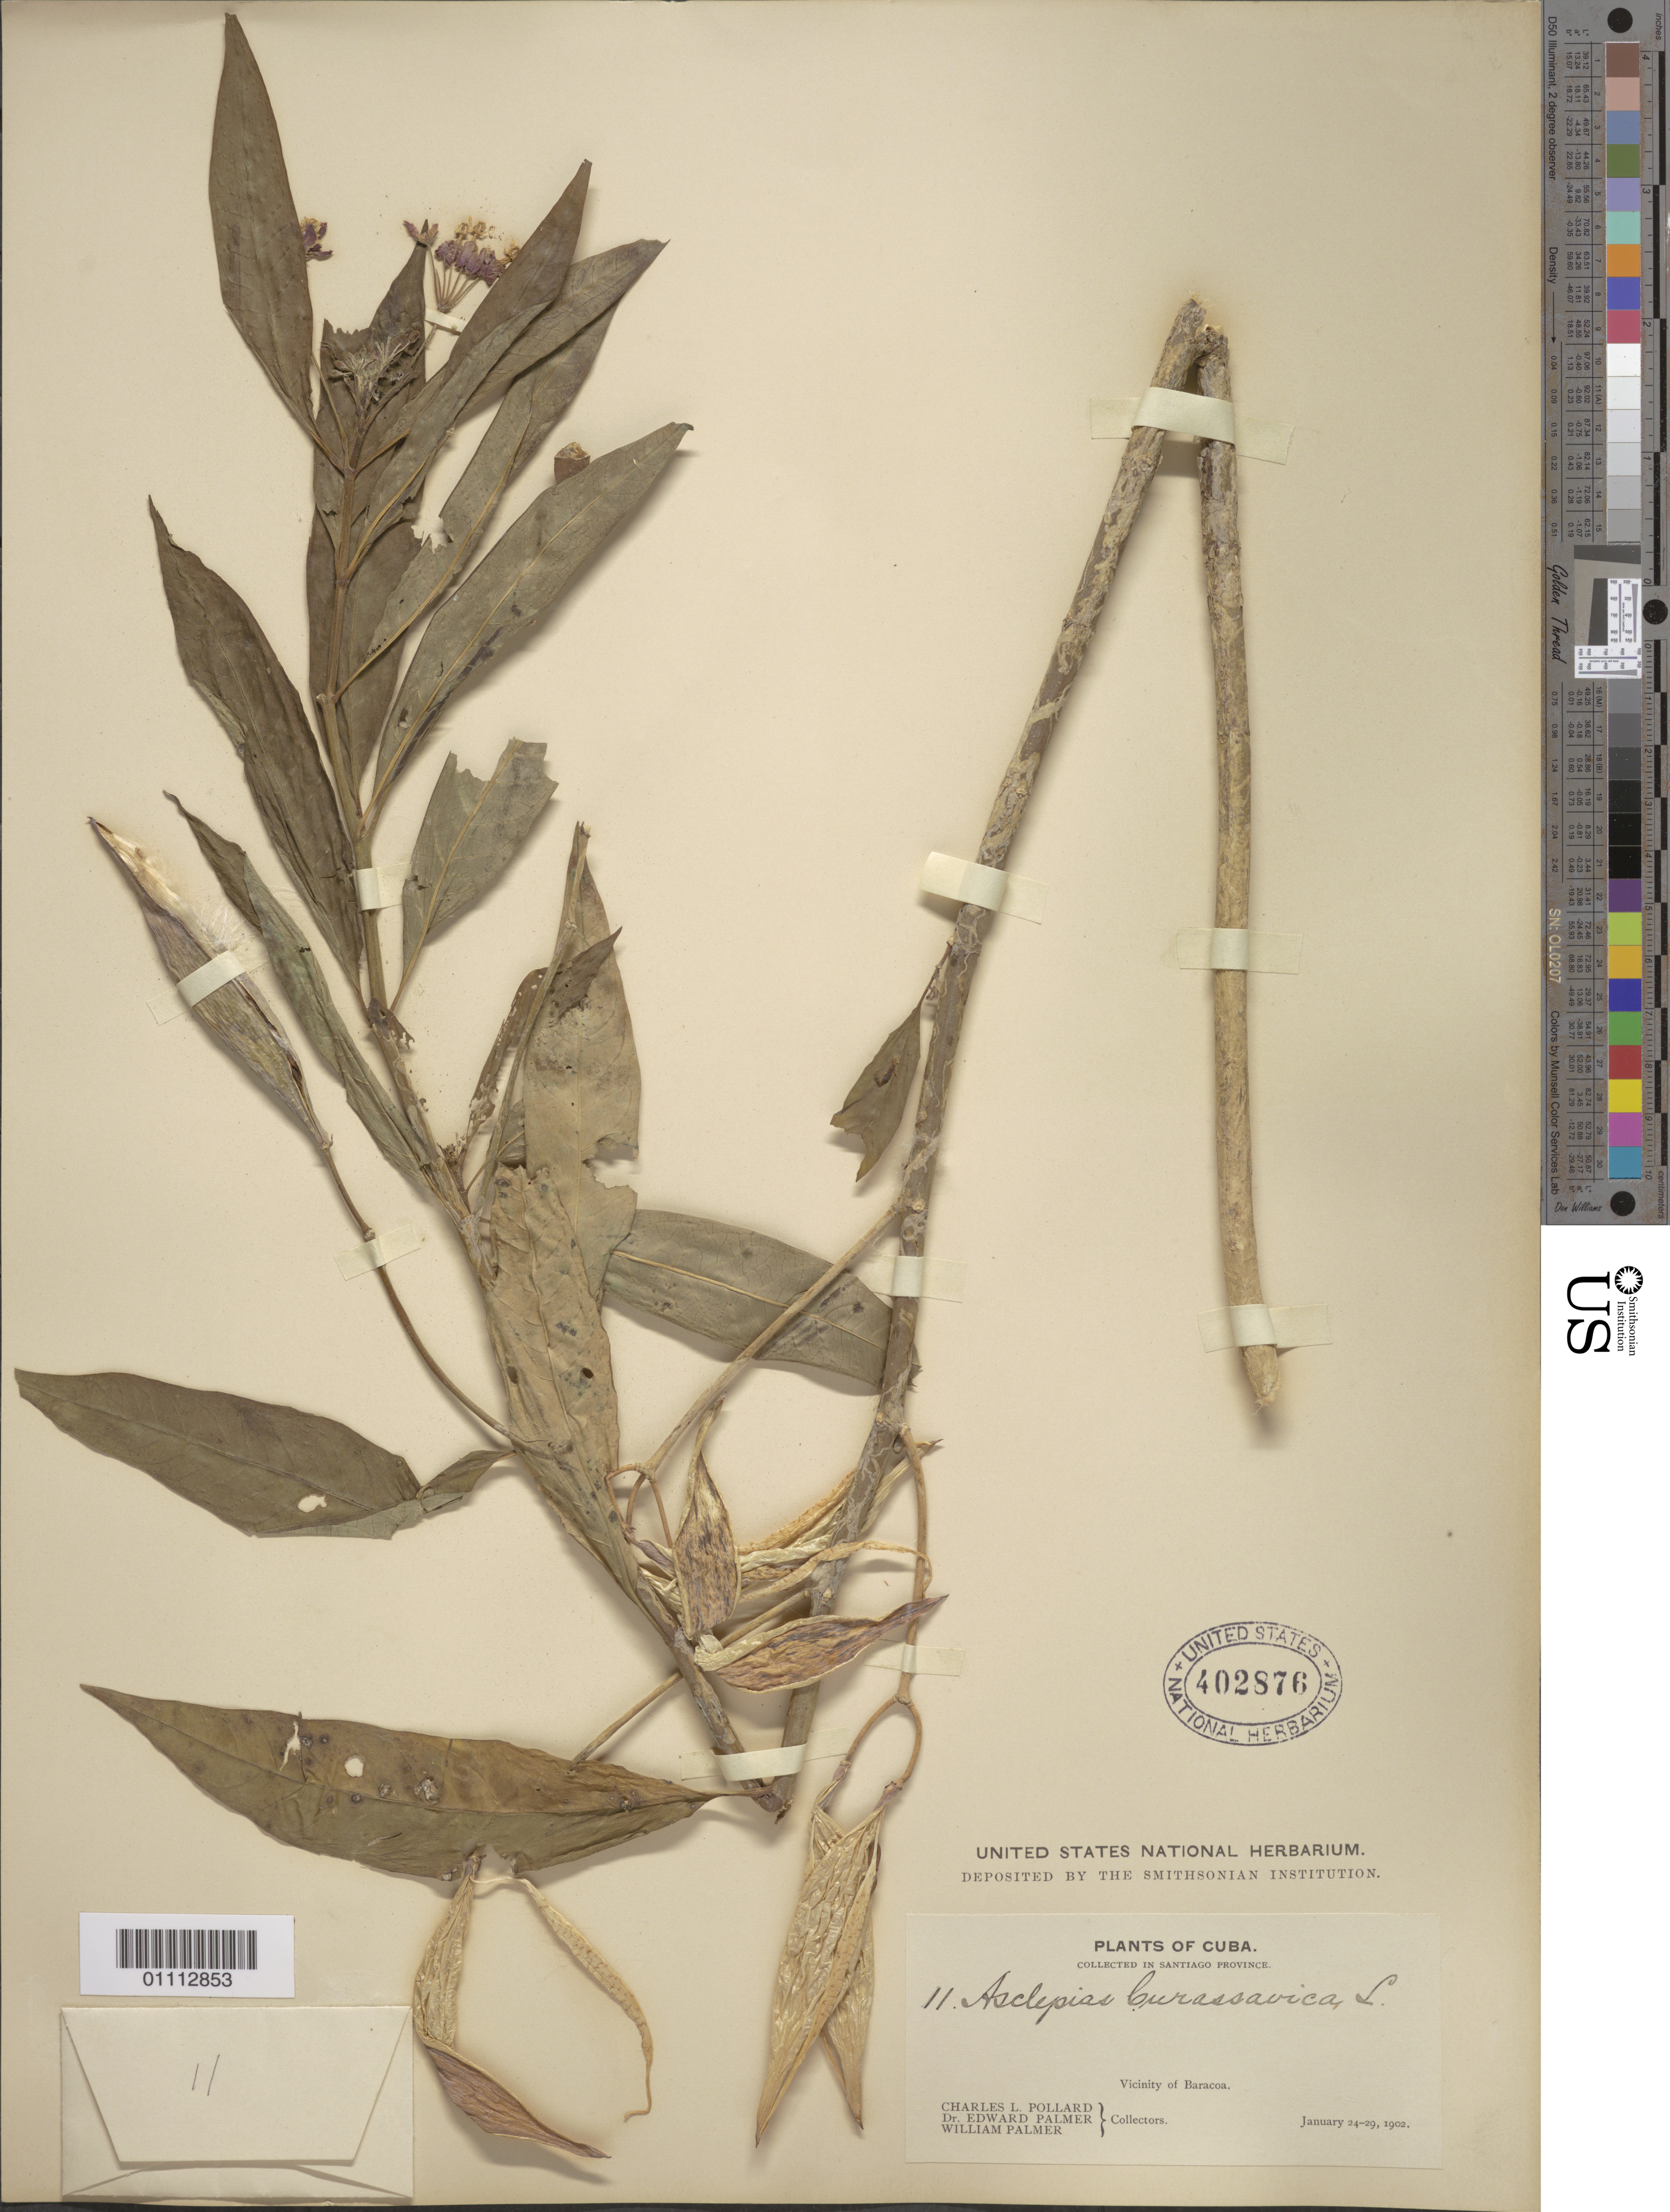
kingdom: Plantae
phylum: Tracheophyta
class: Magnoliopsida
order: Gentianales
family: Apocynaceae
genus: Asclepias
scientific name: Asclepias curassavica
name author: L.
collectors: C. L. Pollard, D. E. Palmer & W. Palmer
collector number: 11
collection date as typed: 24 Jan 1902 to 29 Jan 1902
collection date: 1902-01-24/1902-01-29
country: Cuba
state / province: Guantánamo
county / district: Baracoa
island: Cuba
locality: Vicinity of Baracoa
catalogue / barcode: US 402876